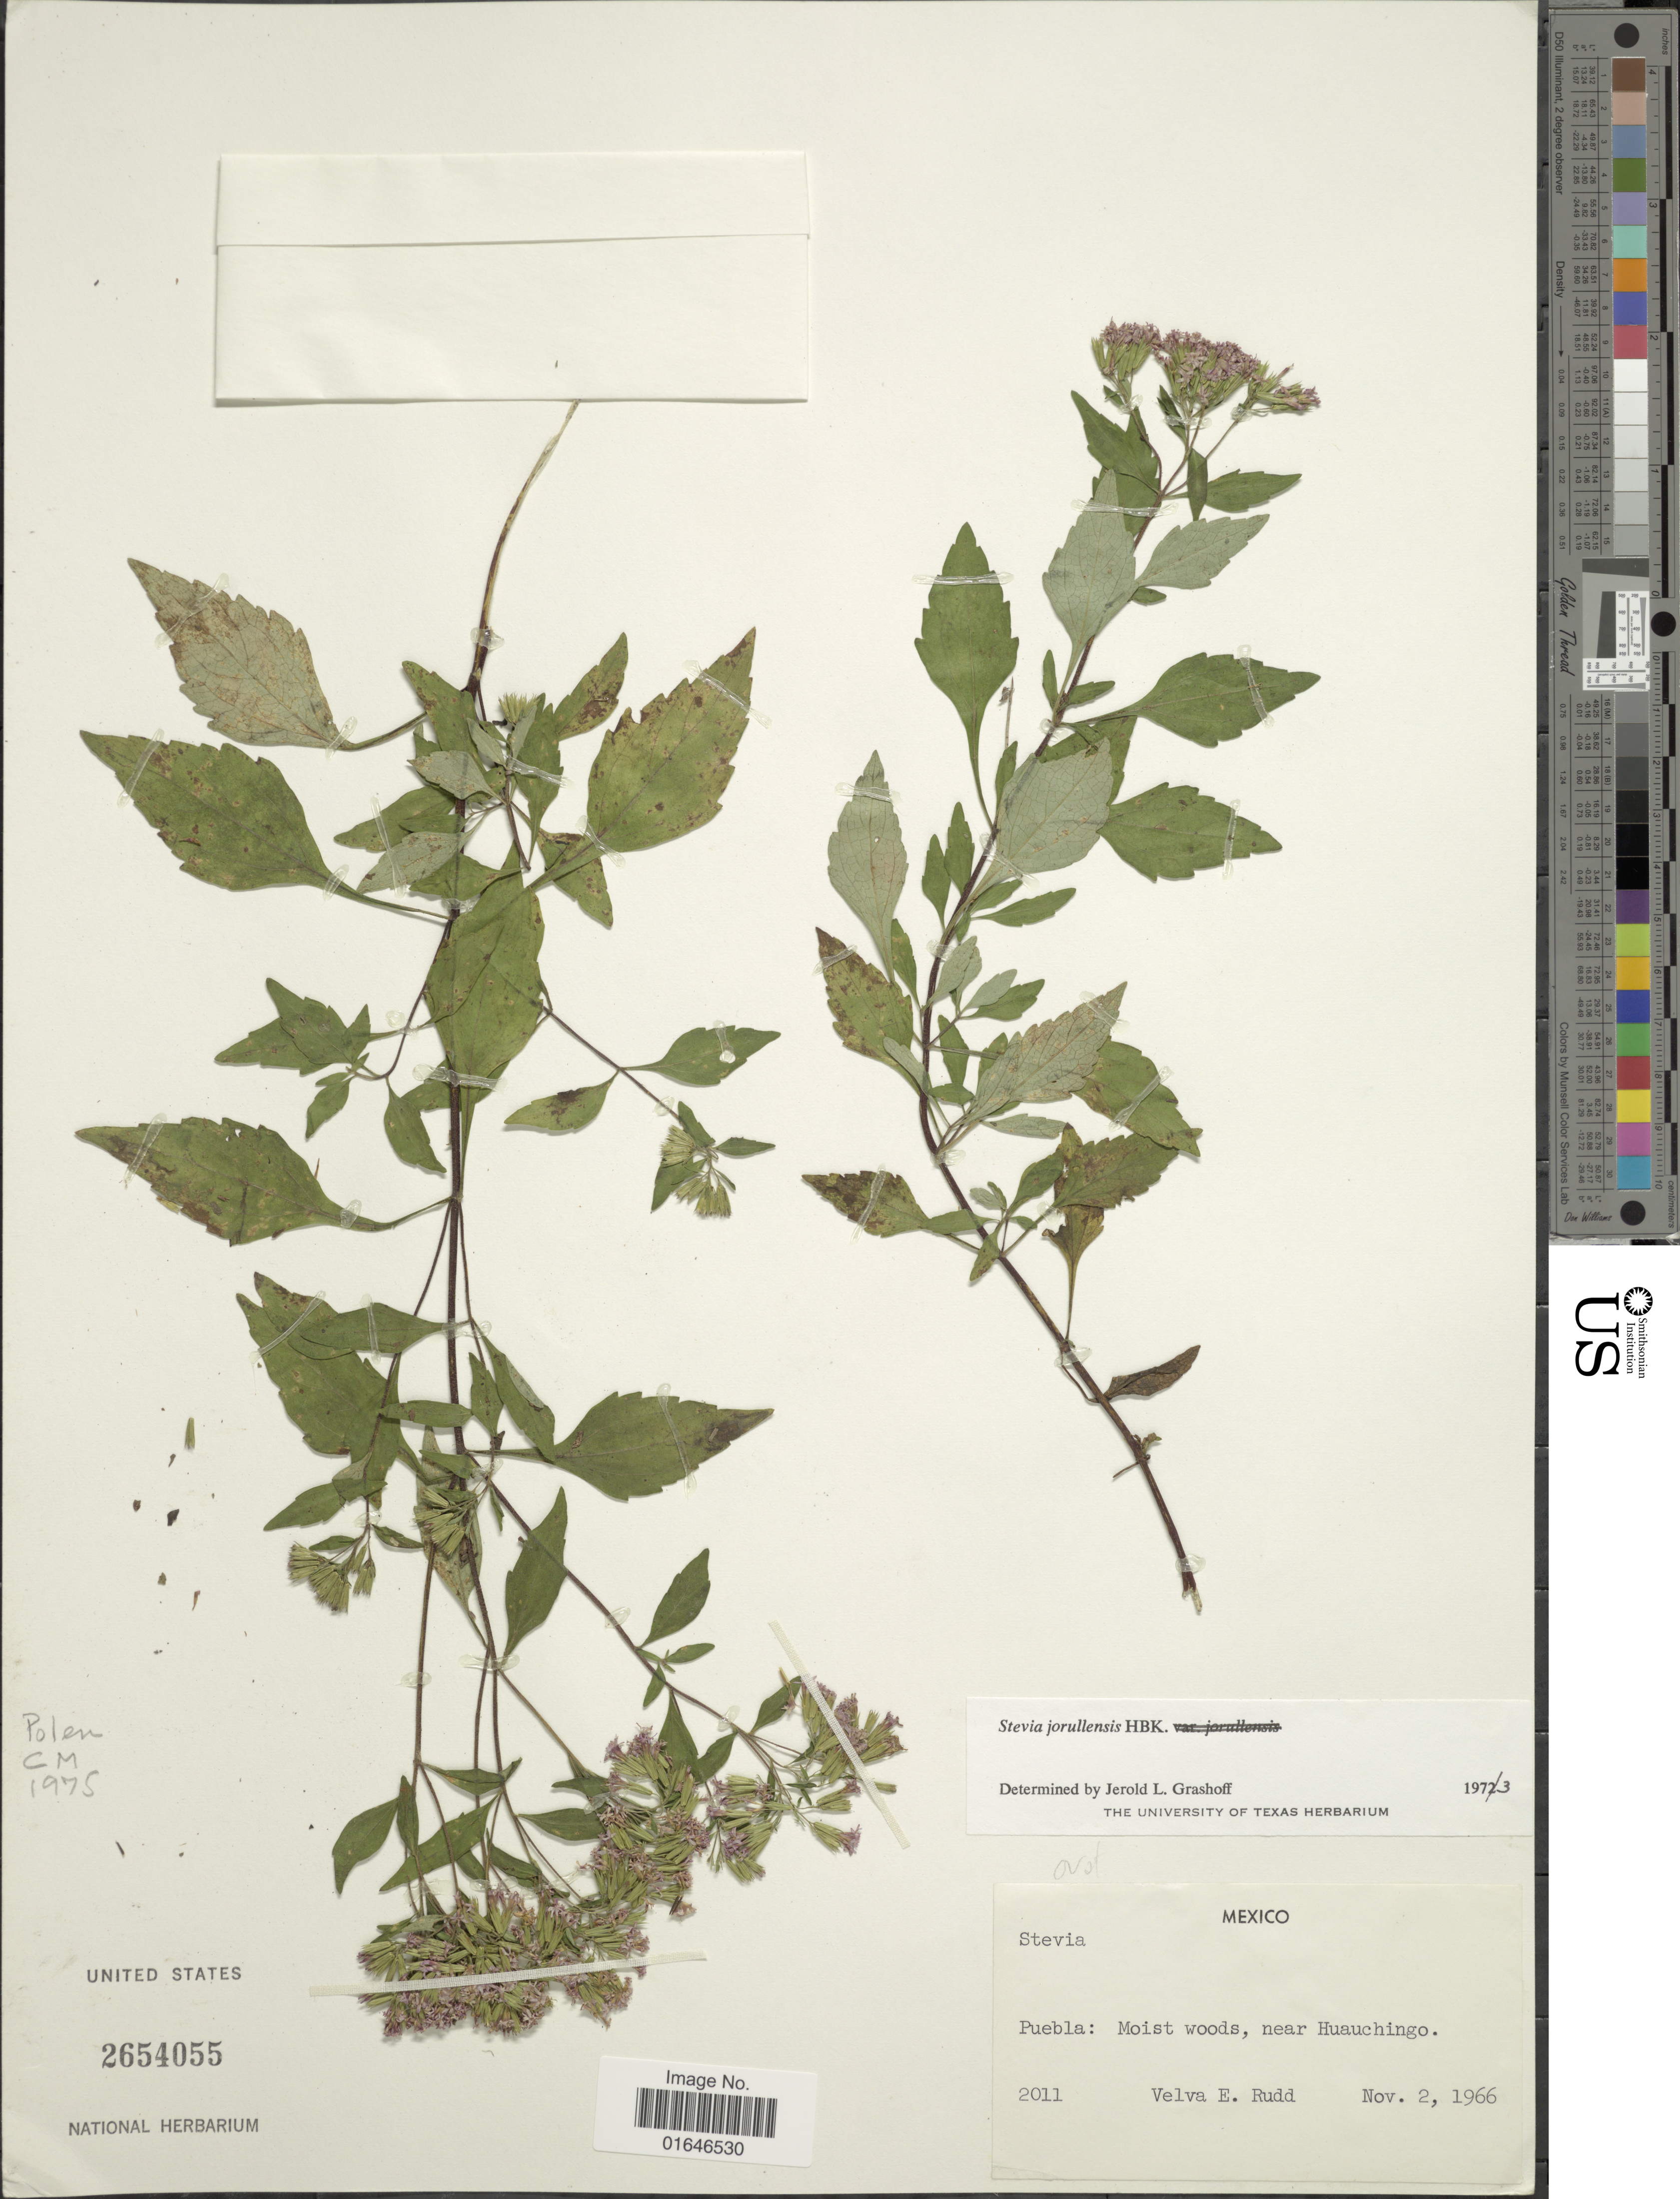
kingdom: Plantae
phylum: Tracheophyta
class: Magnoliopsida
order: Asterales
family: Asteraceae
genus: Stevia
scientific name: Stevia jorullensis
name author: Kunth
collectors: V. E. Rudd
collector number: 2011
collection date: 1966-11-02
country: Mexico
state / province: Puebla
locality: Moist woods, near Huauchingo.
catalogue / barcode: US 2654055